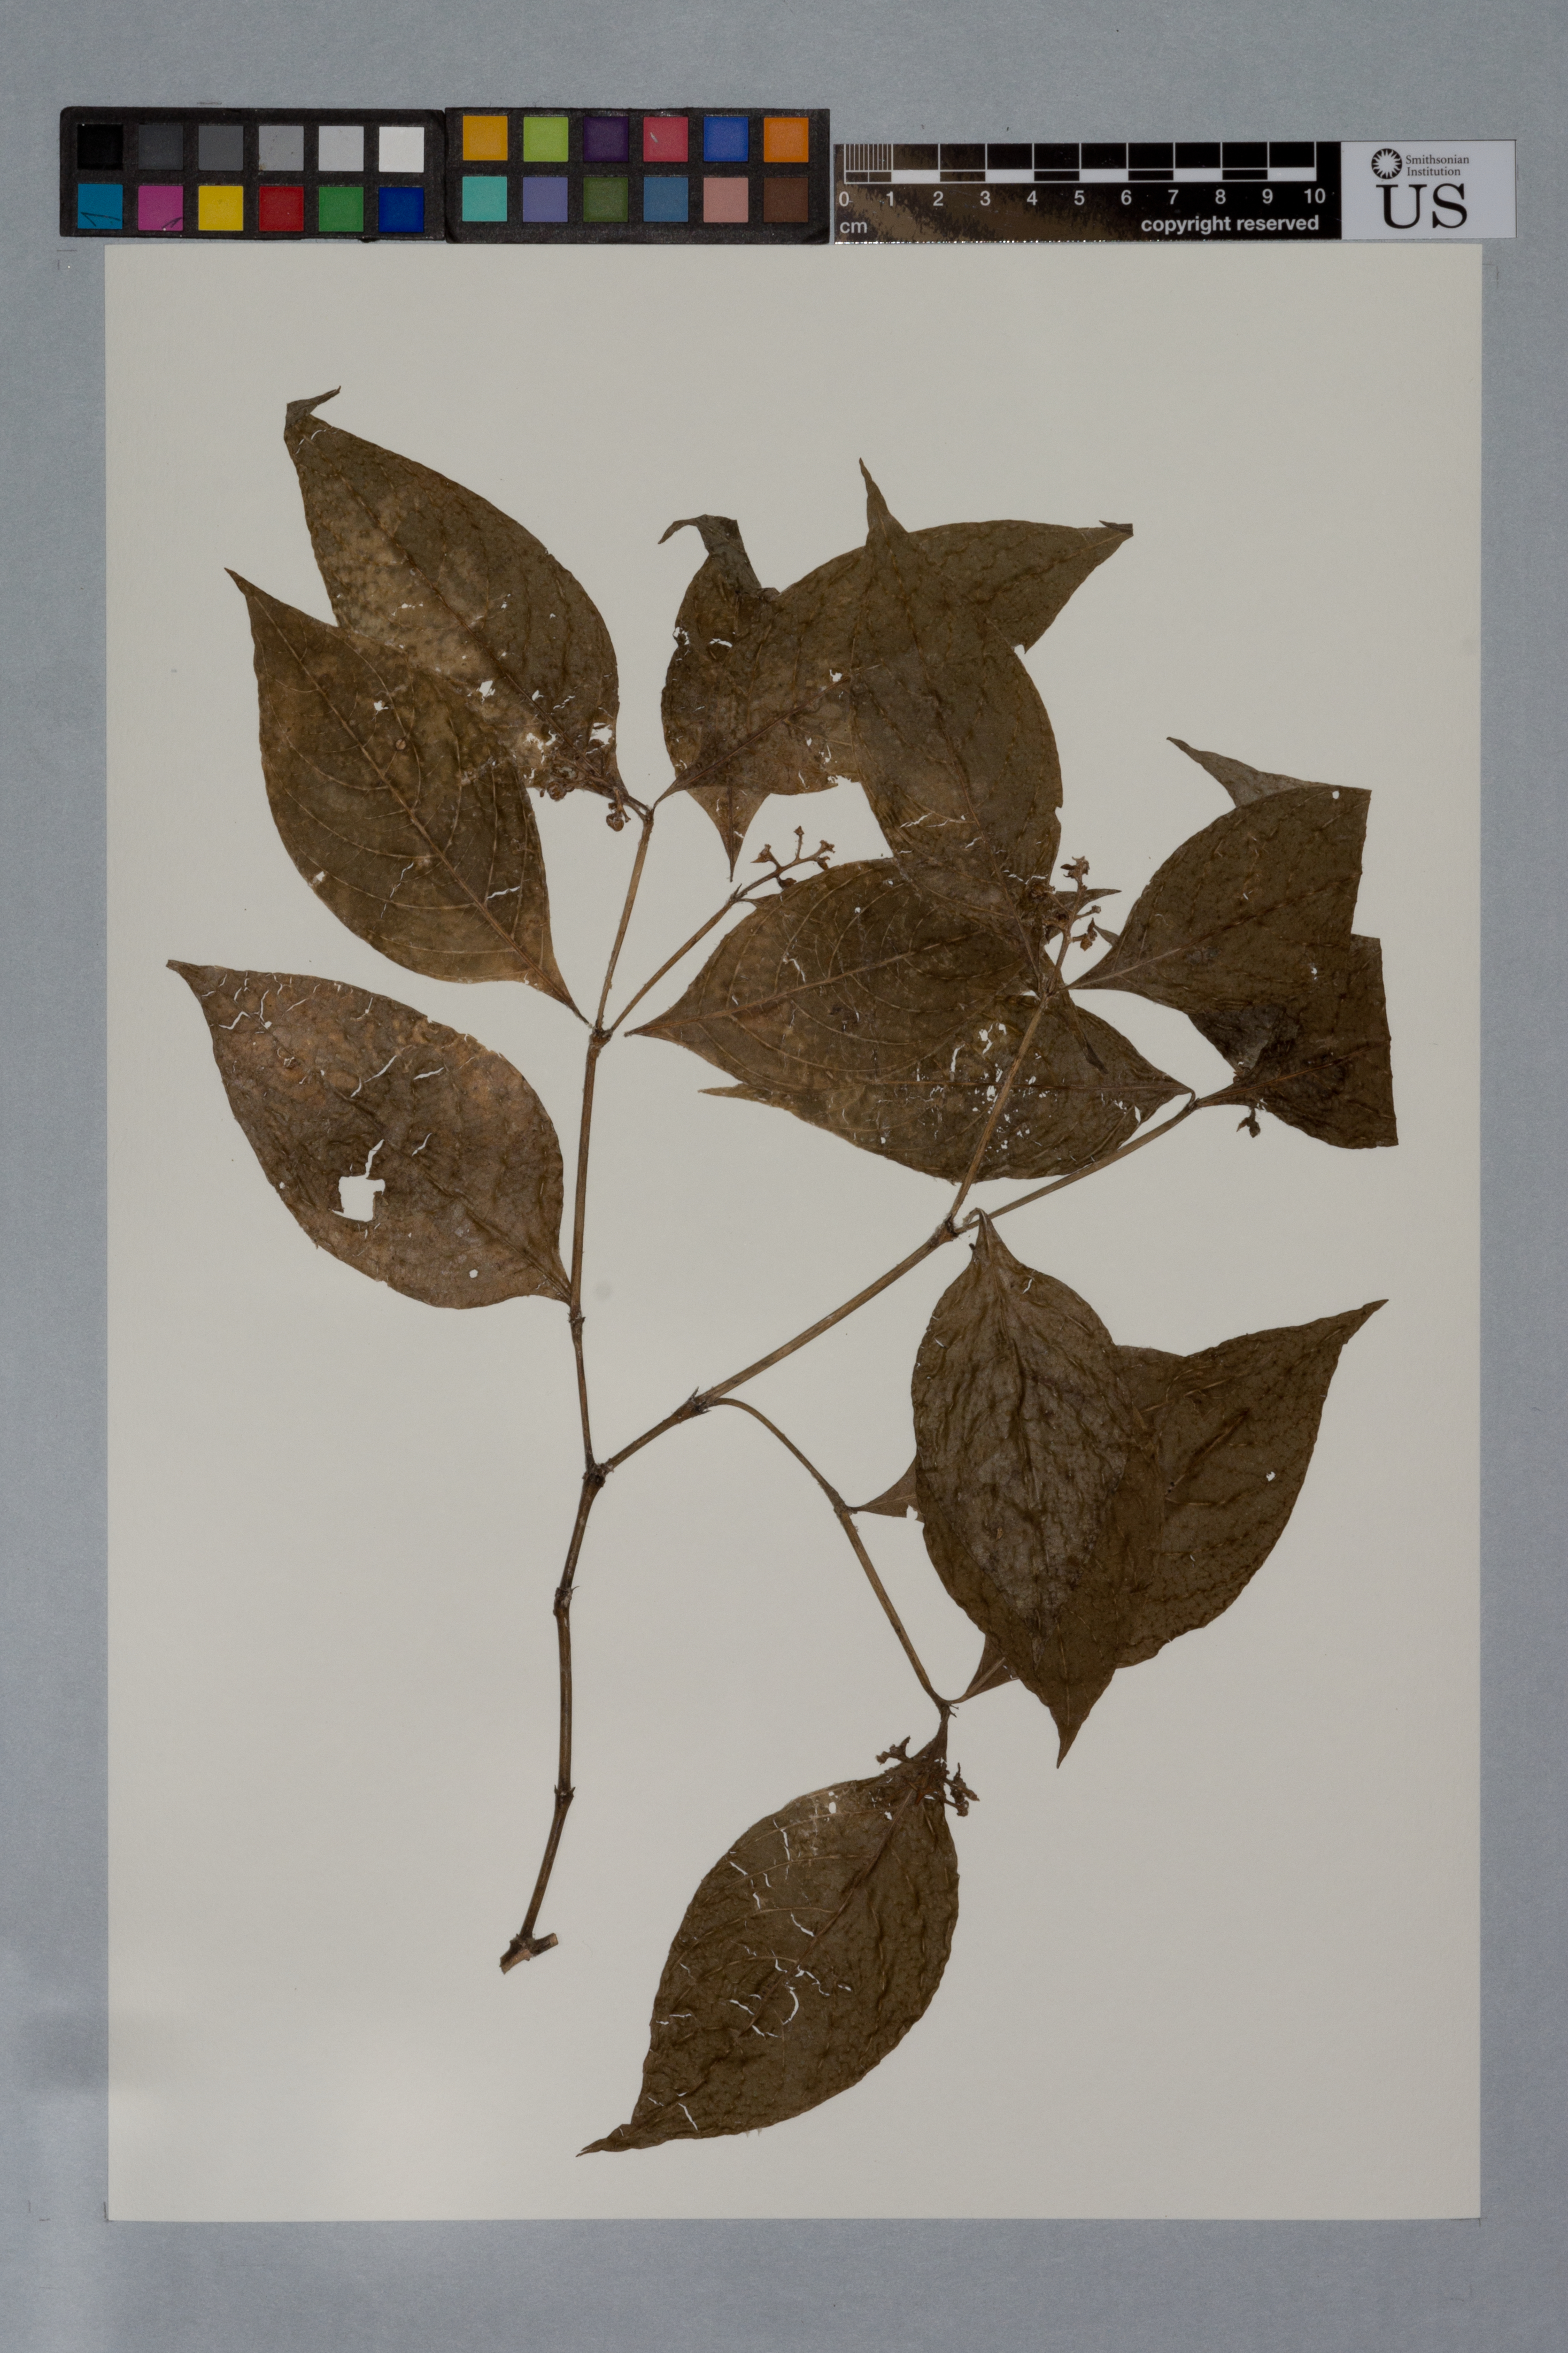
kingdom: Plantae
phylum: Tracheophyta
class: Magnoliopsida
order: Gentianales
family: Rubiaceae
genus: Palicourea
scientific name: Palicourea gracilenta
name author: (Müll. Arg.) Delprete & J.H. Kirkbr.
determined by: Kirkbride, J. H., Jr.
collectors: T. Henkel, R. Williams & V. James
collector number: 2828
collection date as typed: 11 September 1993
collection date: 1993-09-11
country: Guyana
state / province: U. Takutu-U. Essequibo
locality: Marudi Mt, 0.5 km NE of mine compound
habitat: Secondary and primary forest on dark red lateritic clay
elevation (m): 400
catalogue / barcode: US 3340532